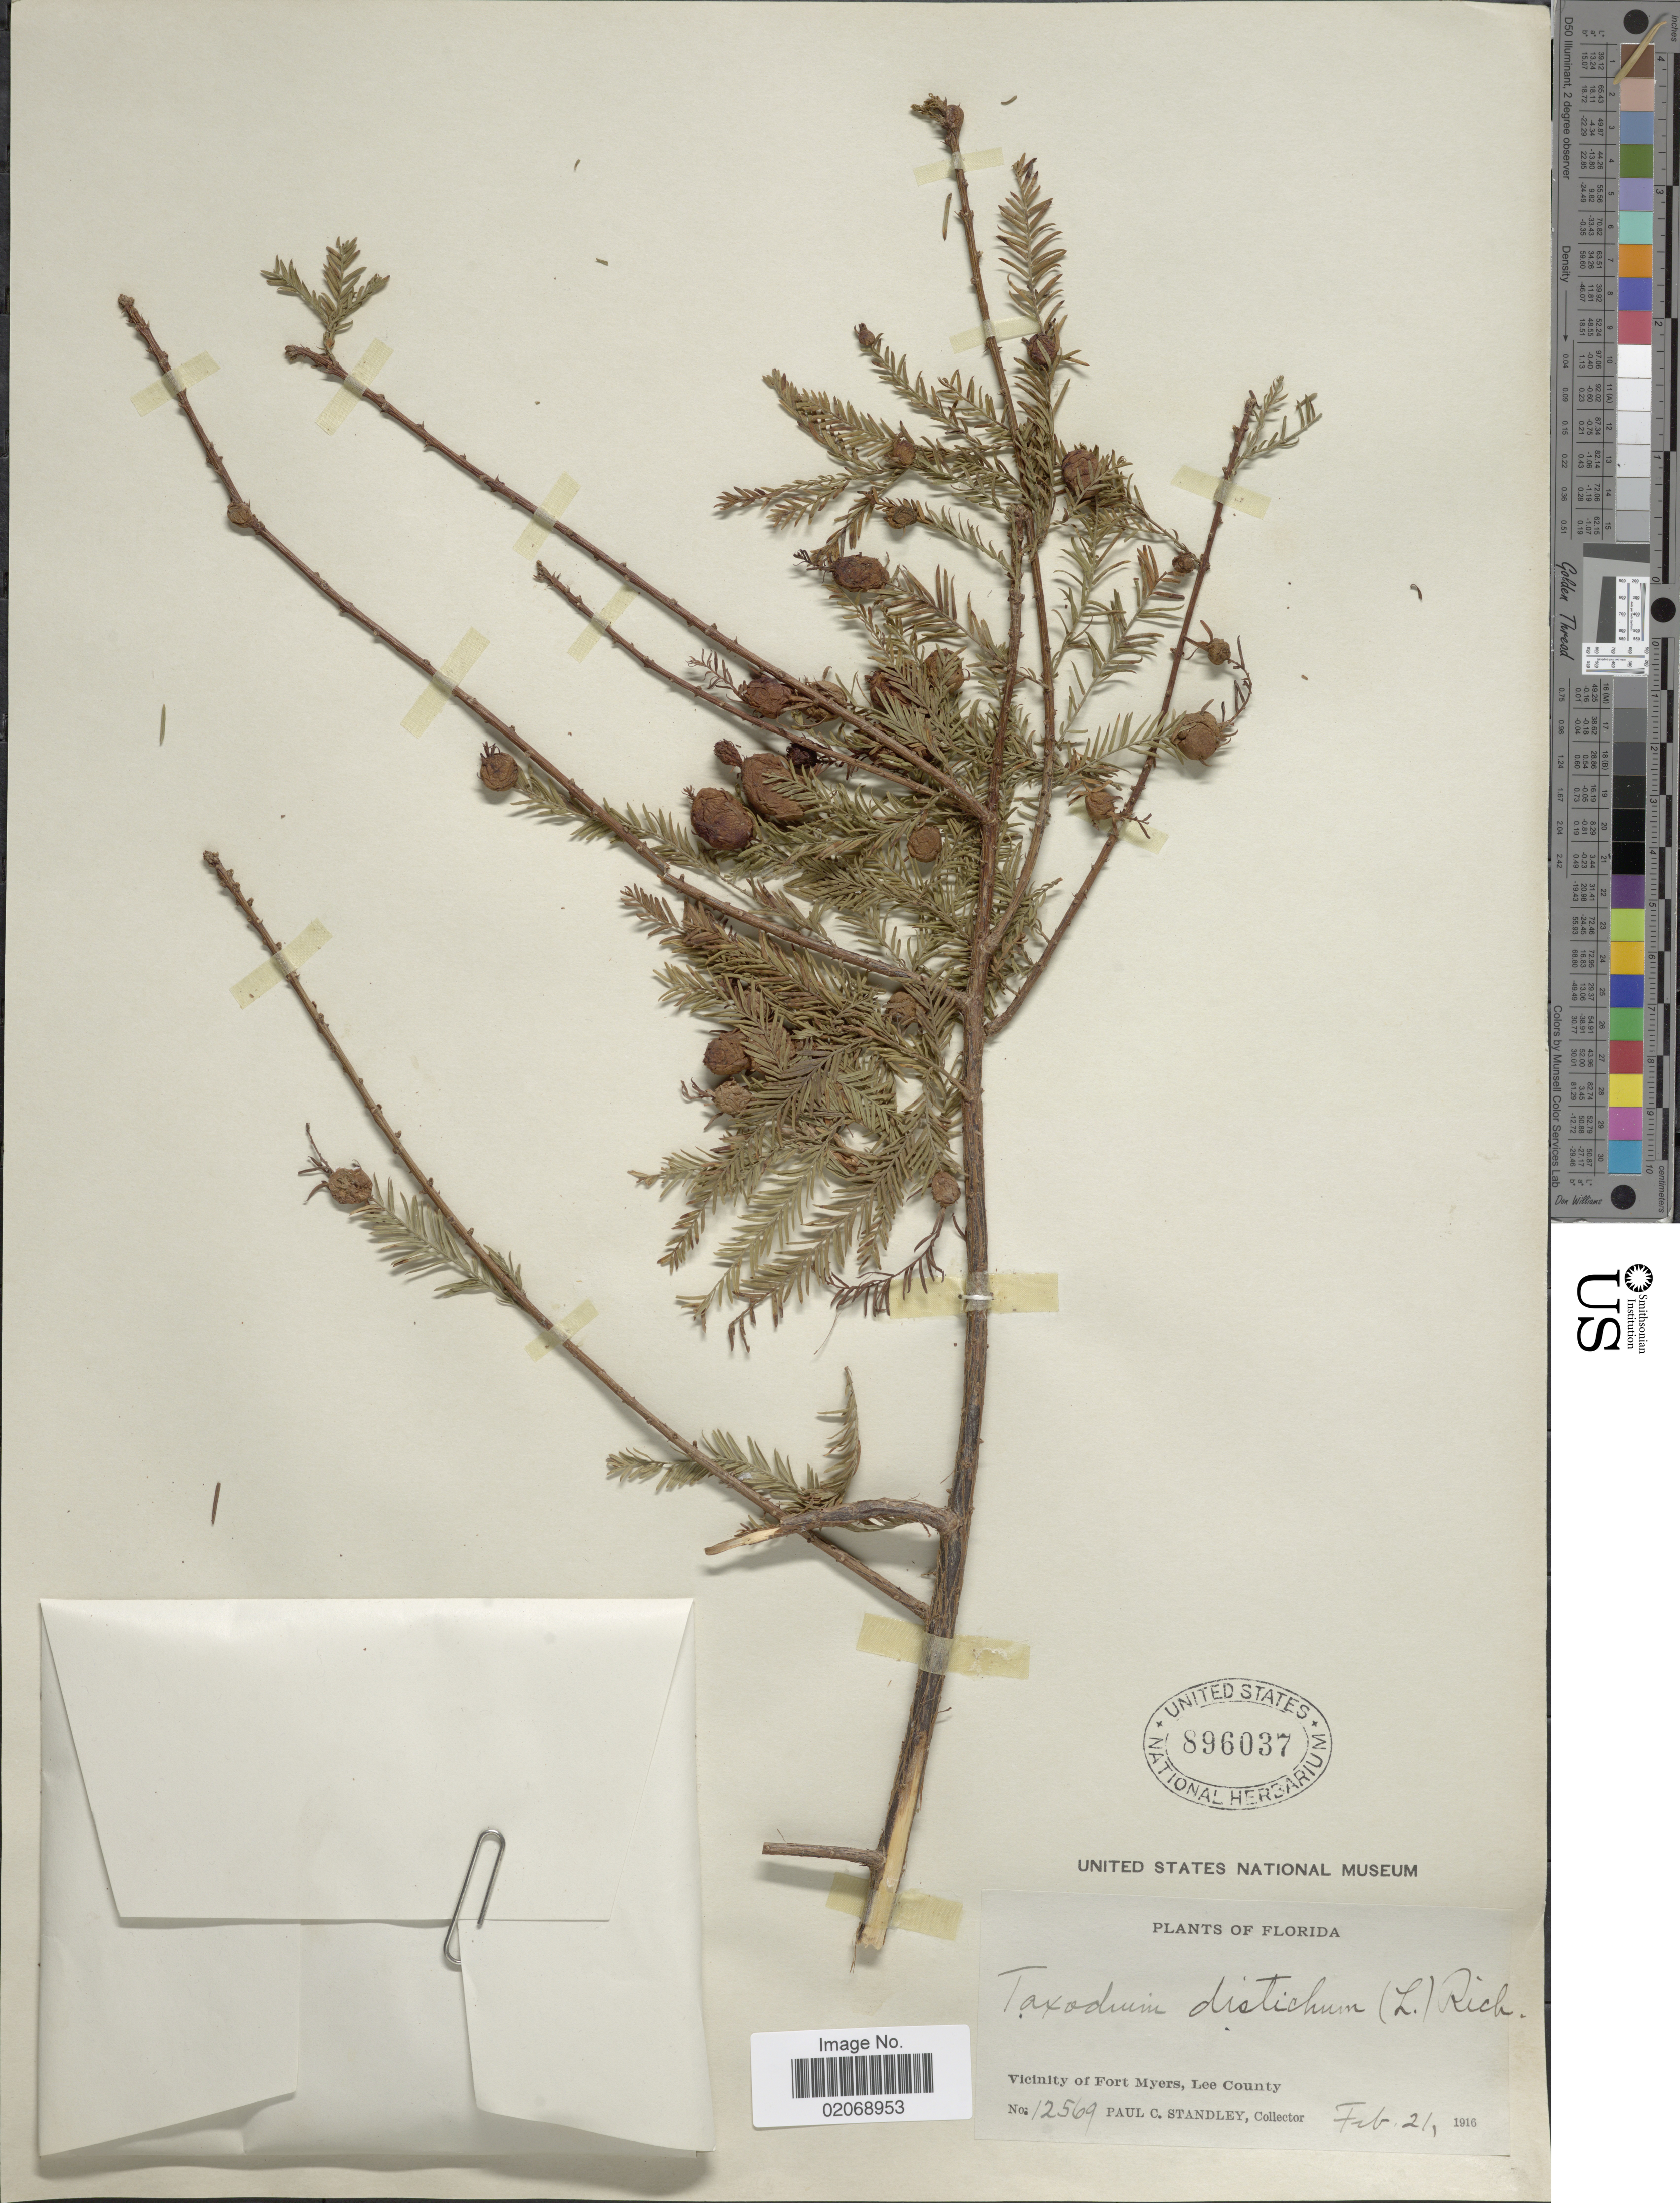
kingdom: Plantae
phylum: Tracheophyta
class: Pinopsida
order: Pinales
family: Cupressaceae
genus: Taxodium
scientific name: Taxodium distichum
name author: (L.) Rich.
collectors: P. C. Standley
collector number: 12569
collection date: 1916-02-21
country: United States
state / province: Florida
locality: Vicinity of Fort Myers, Lee County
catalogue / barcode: US 896037